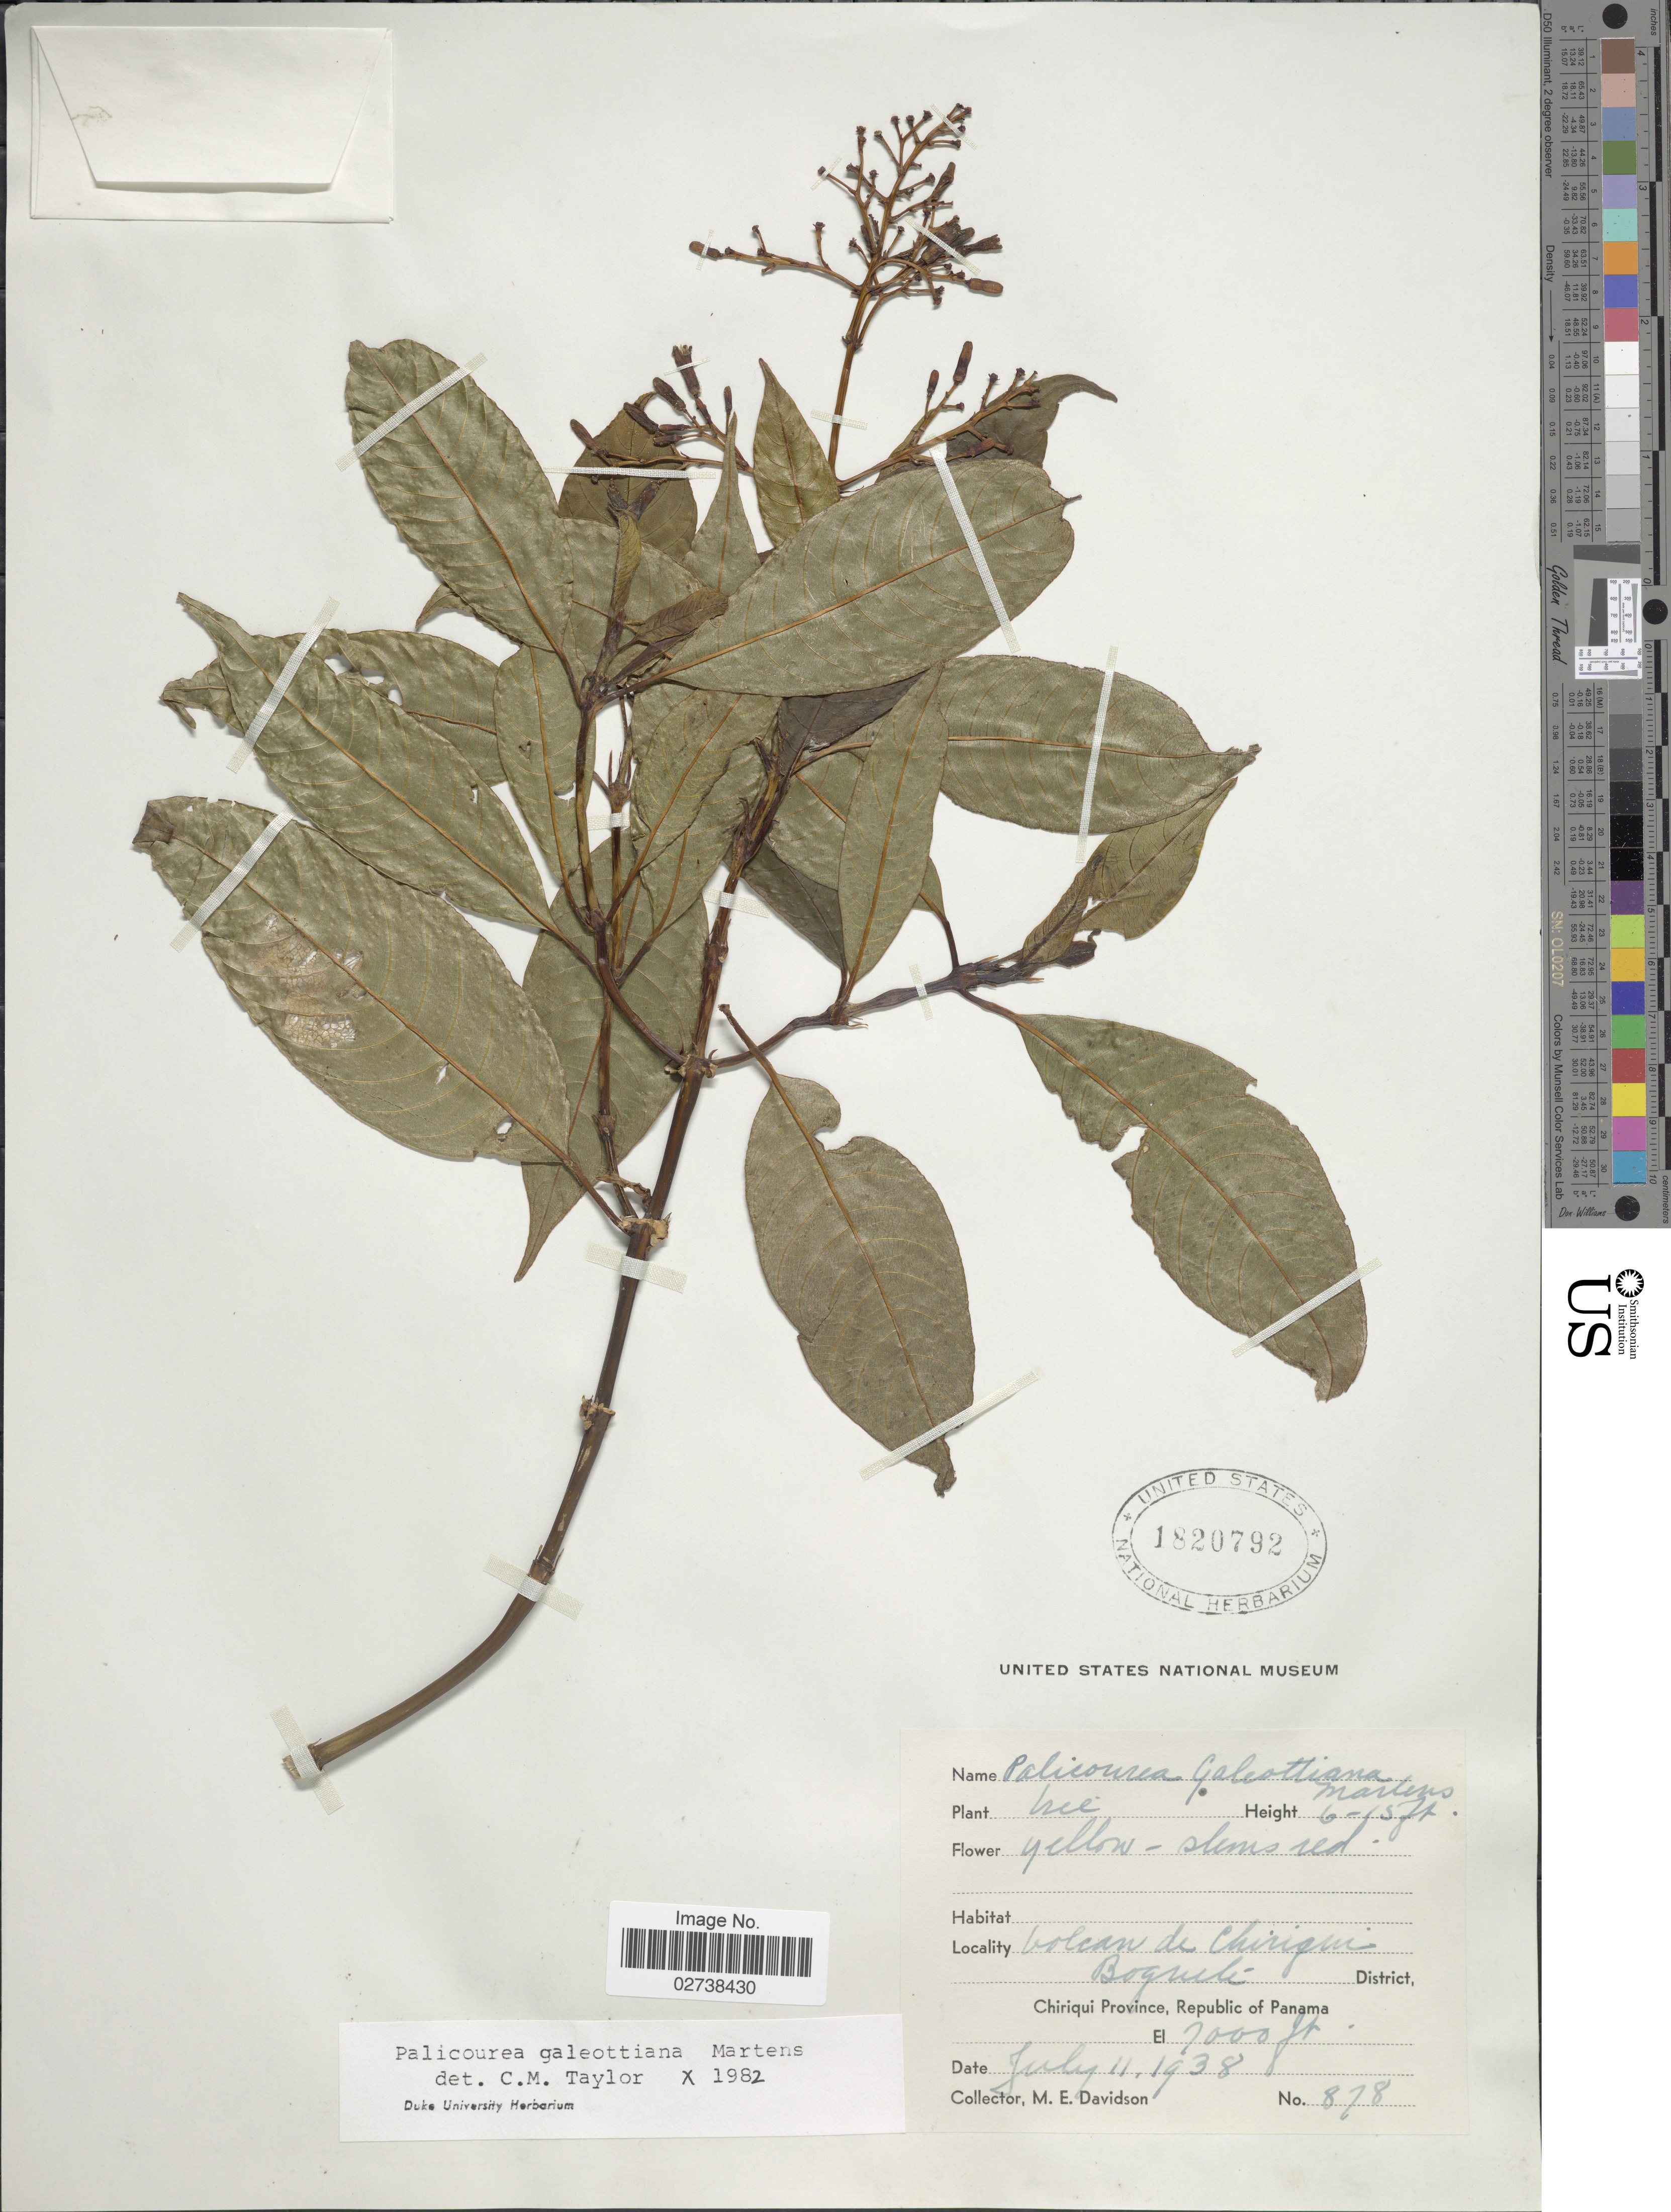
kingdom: Plantae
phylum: Tracheophyta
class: Magnoliopsida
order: Gentianales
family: Rubiaceae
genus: Palicourea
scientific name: Palicourea galeottiana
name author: M. Martens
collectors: M. E. Davidson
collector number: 878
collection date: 1938-07-11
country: Panama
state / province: Chiriqui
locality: Volcan de Chiriqui, Boquete District. Chiriqui Province, Republic of Panama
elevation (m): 2134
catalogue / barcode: US 1820792